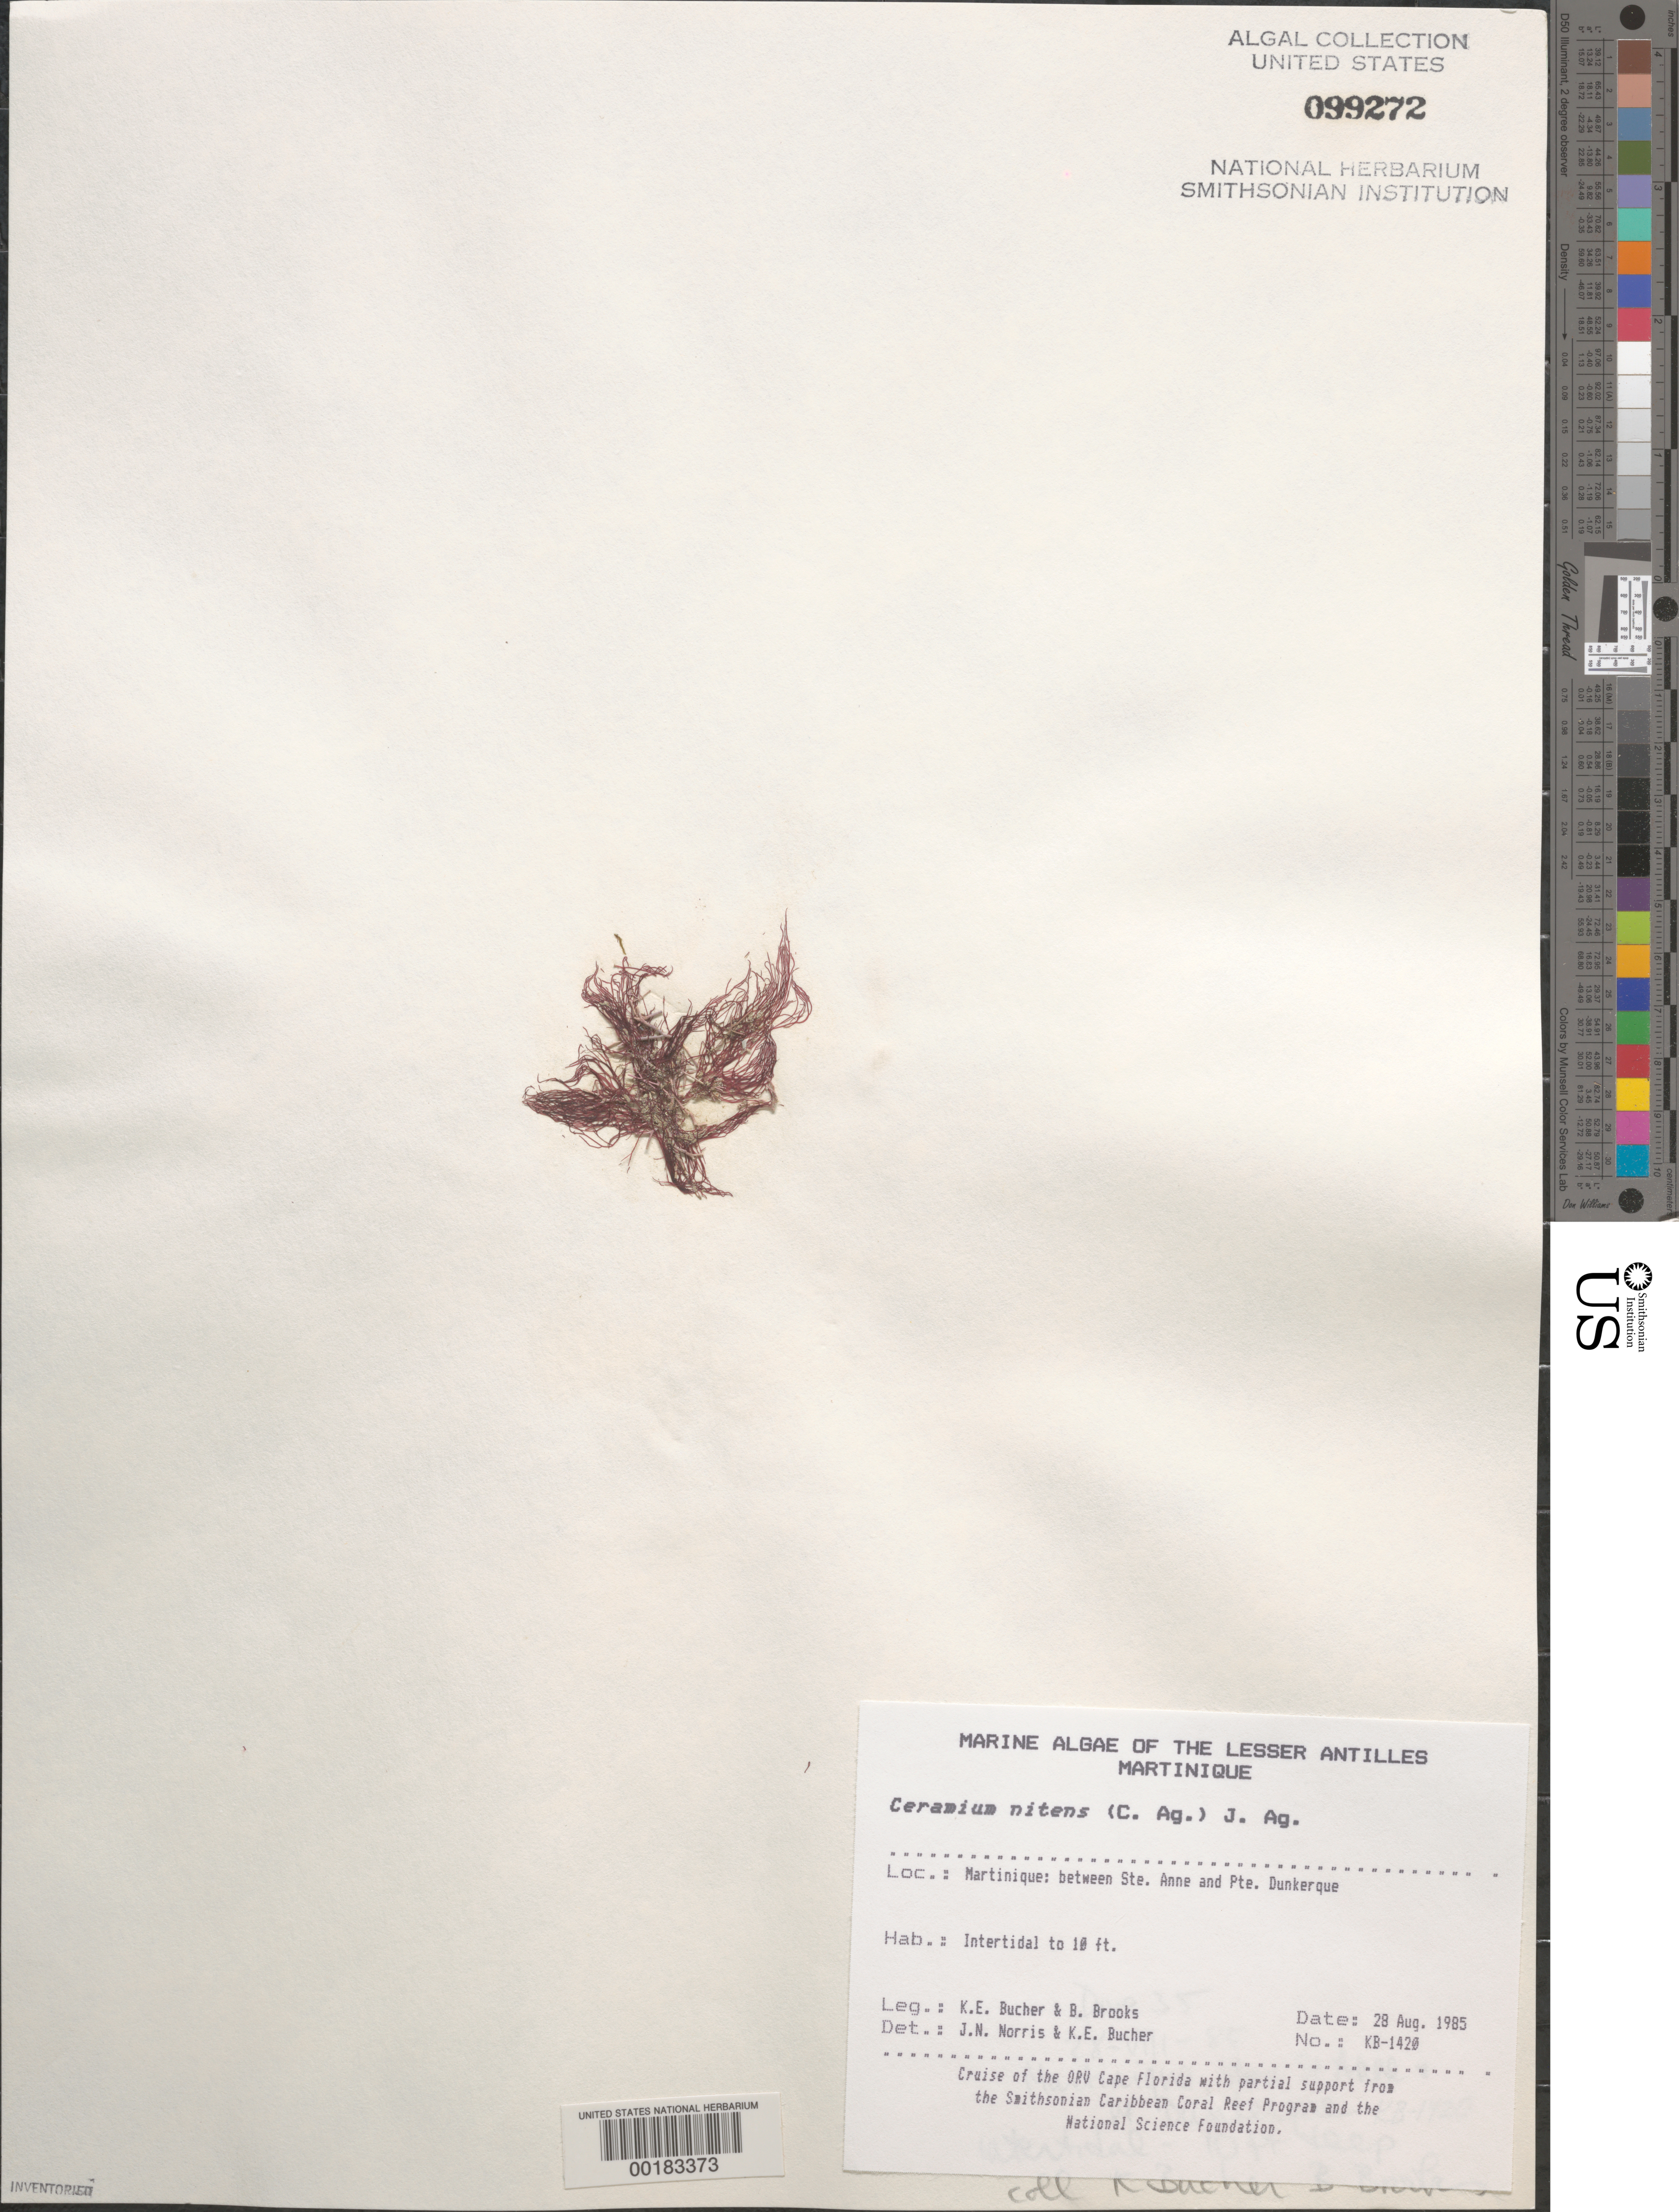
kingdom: Plantae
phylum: Rhodophyta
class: Florideophyceae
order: Ceramiales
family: Ceramiaceae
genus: Ceramium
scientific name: Ceramium nitens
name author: (C. Agardh) J. Agardh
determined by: Norris, J. N.; Bucher, K. E.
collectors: K. E. Bucher & B. Brooks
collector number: Kb-1420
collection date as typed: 28 Aug 1985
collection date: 1985-08-28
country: Martinique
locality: Between Sainte Anne and Pointe Dunkerque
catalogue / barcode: US 99272